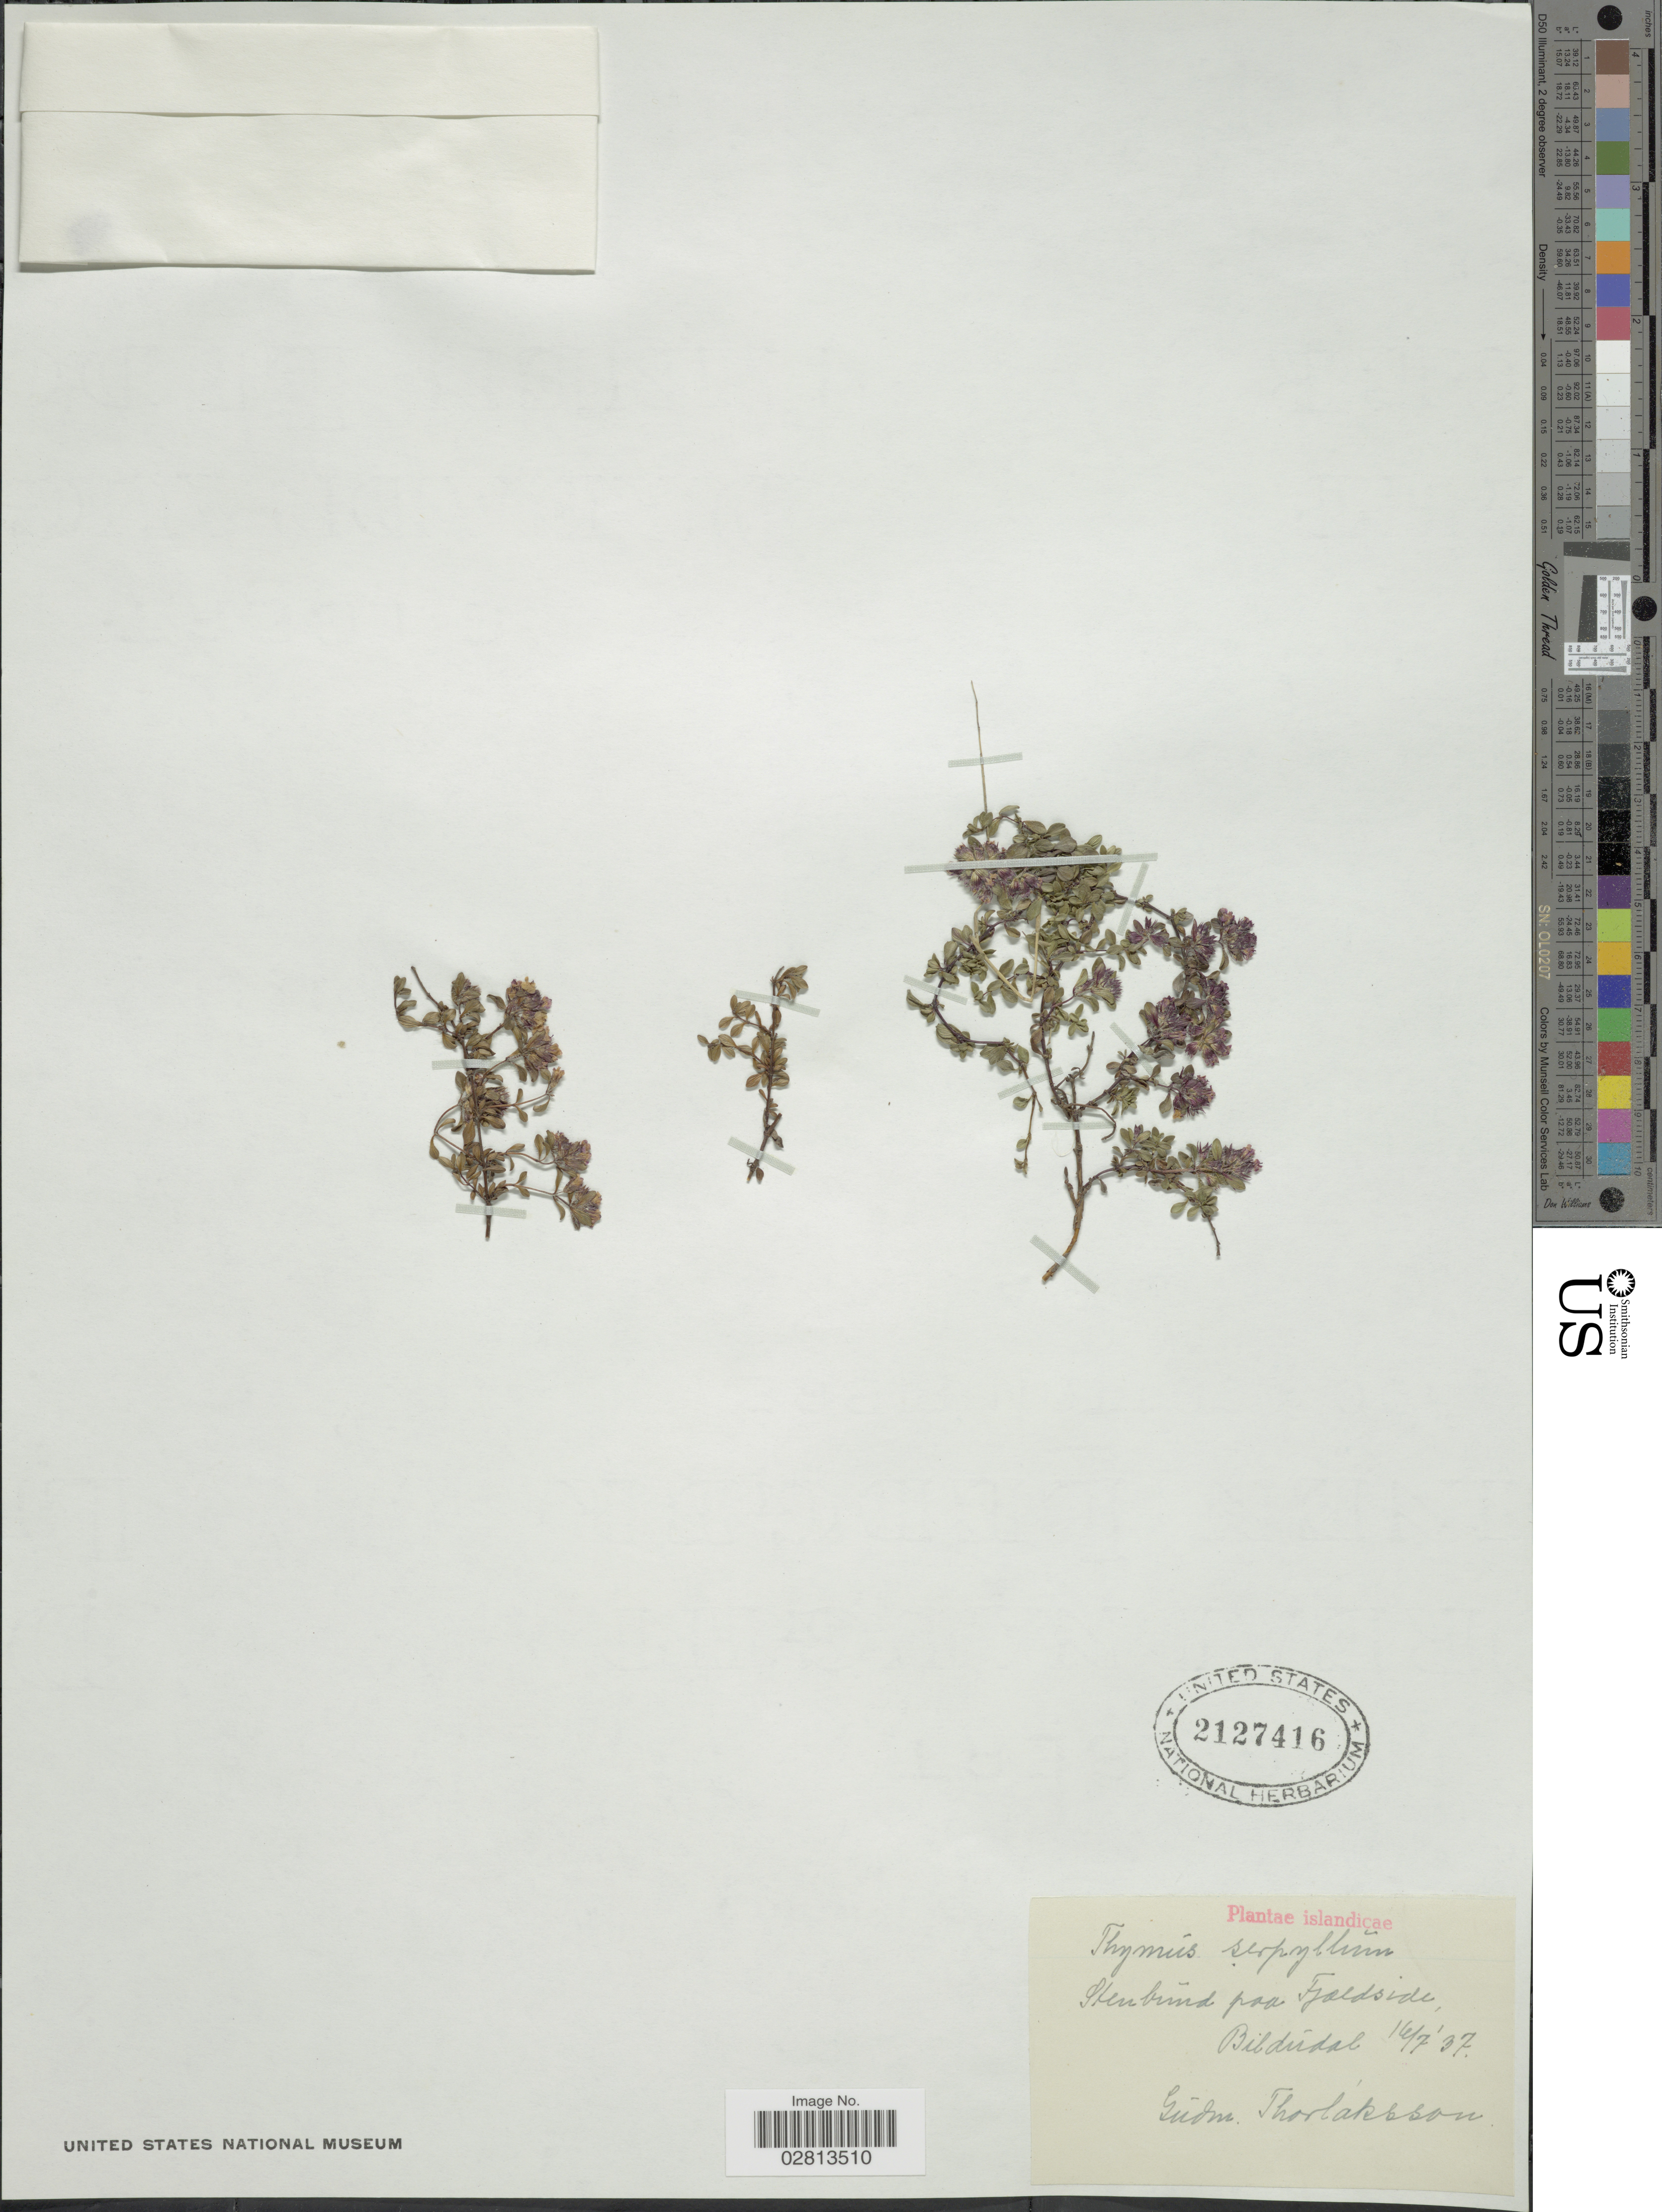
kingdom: Plantae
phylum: Tracheophyta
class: Magnoliopsida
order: Lamiales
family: Lamiaceae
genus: Thymus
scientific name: Thymus serpyllum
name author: L.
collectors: G. Thorlaksson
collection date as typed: Transcribed d/m/y: 16/7/37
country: Iceland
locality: Islandicae. Stenbund paa Fjaeldside, Bildúdal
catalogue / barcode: US 2127416